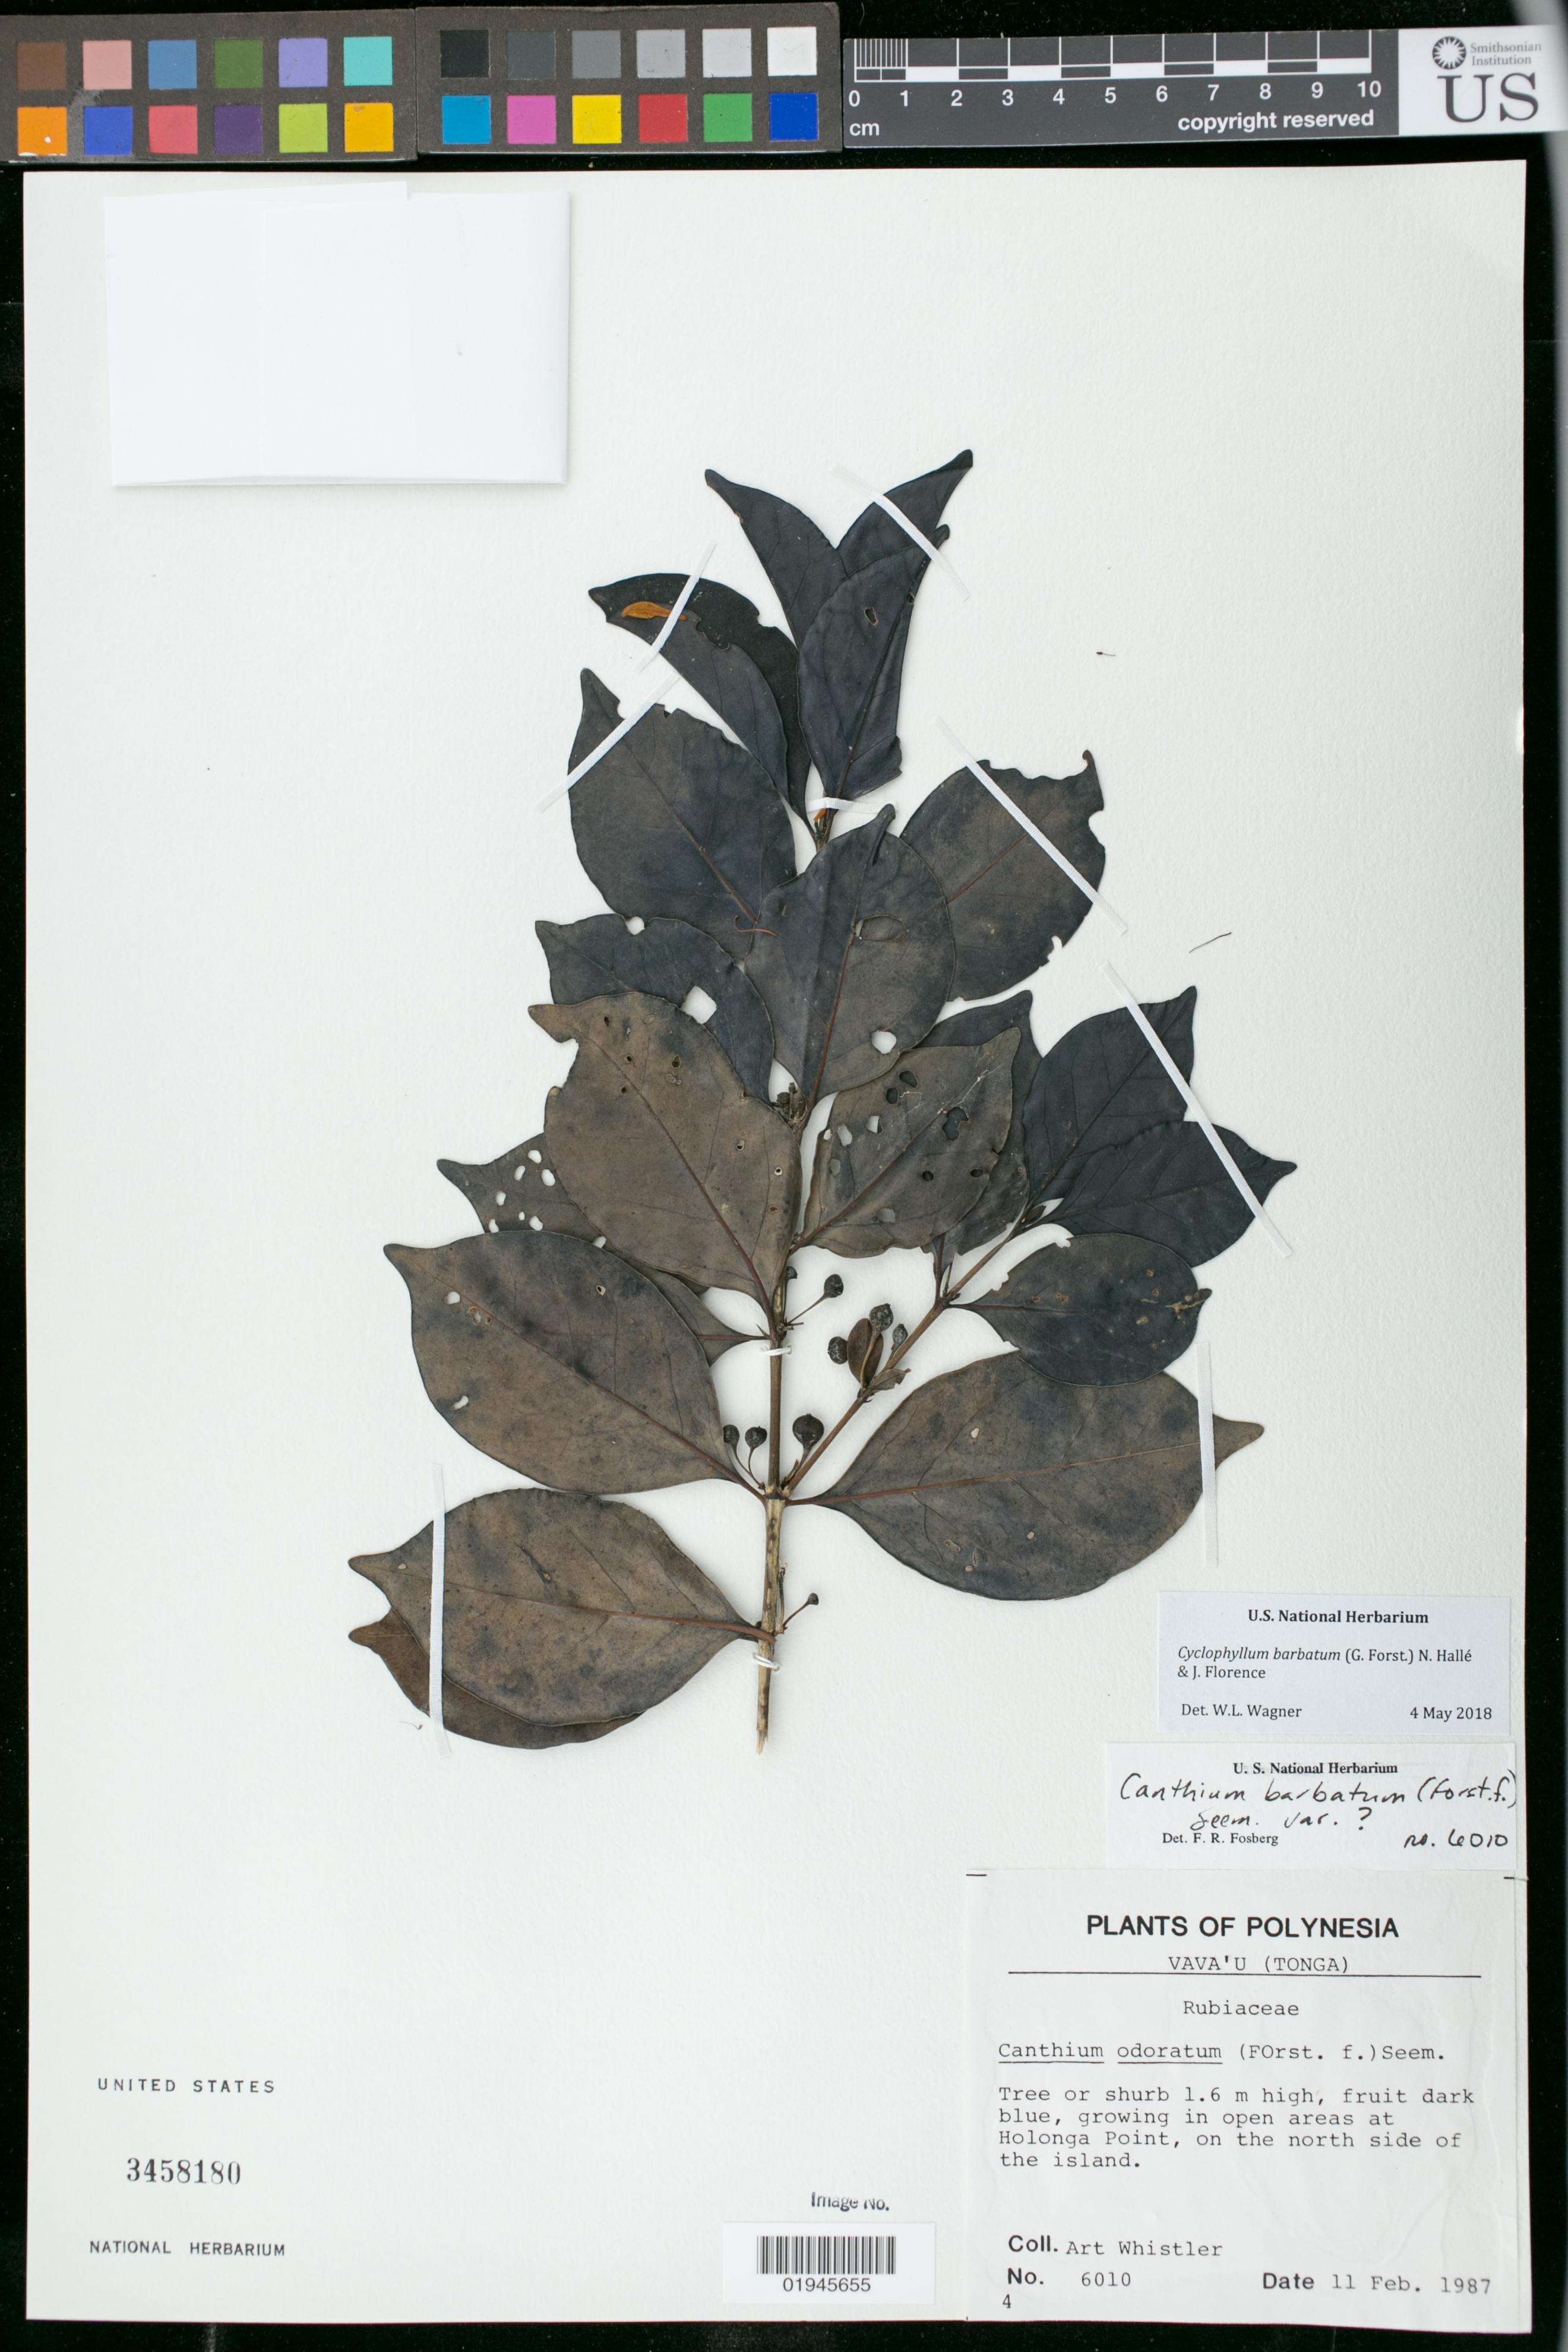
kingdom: Plantae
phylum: Tracheophyta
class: Magnoliopsida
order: Gentianales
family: Rubiaceae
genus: Cyclophyllum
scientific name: Cyclophyllum barbatum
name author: (G. Forst.) N. Hallé & J. Florence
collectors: A. Whistler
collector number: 6010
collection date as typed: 11 Feb 1987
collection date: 1987-02-11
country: Tonga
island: Vava'u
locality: Holonga Point, on the north coast of the island.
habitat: Open areas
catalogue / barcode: US 3458180